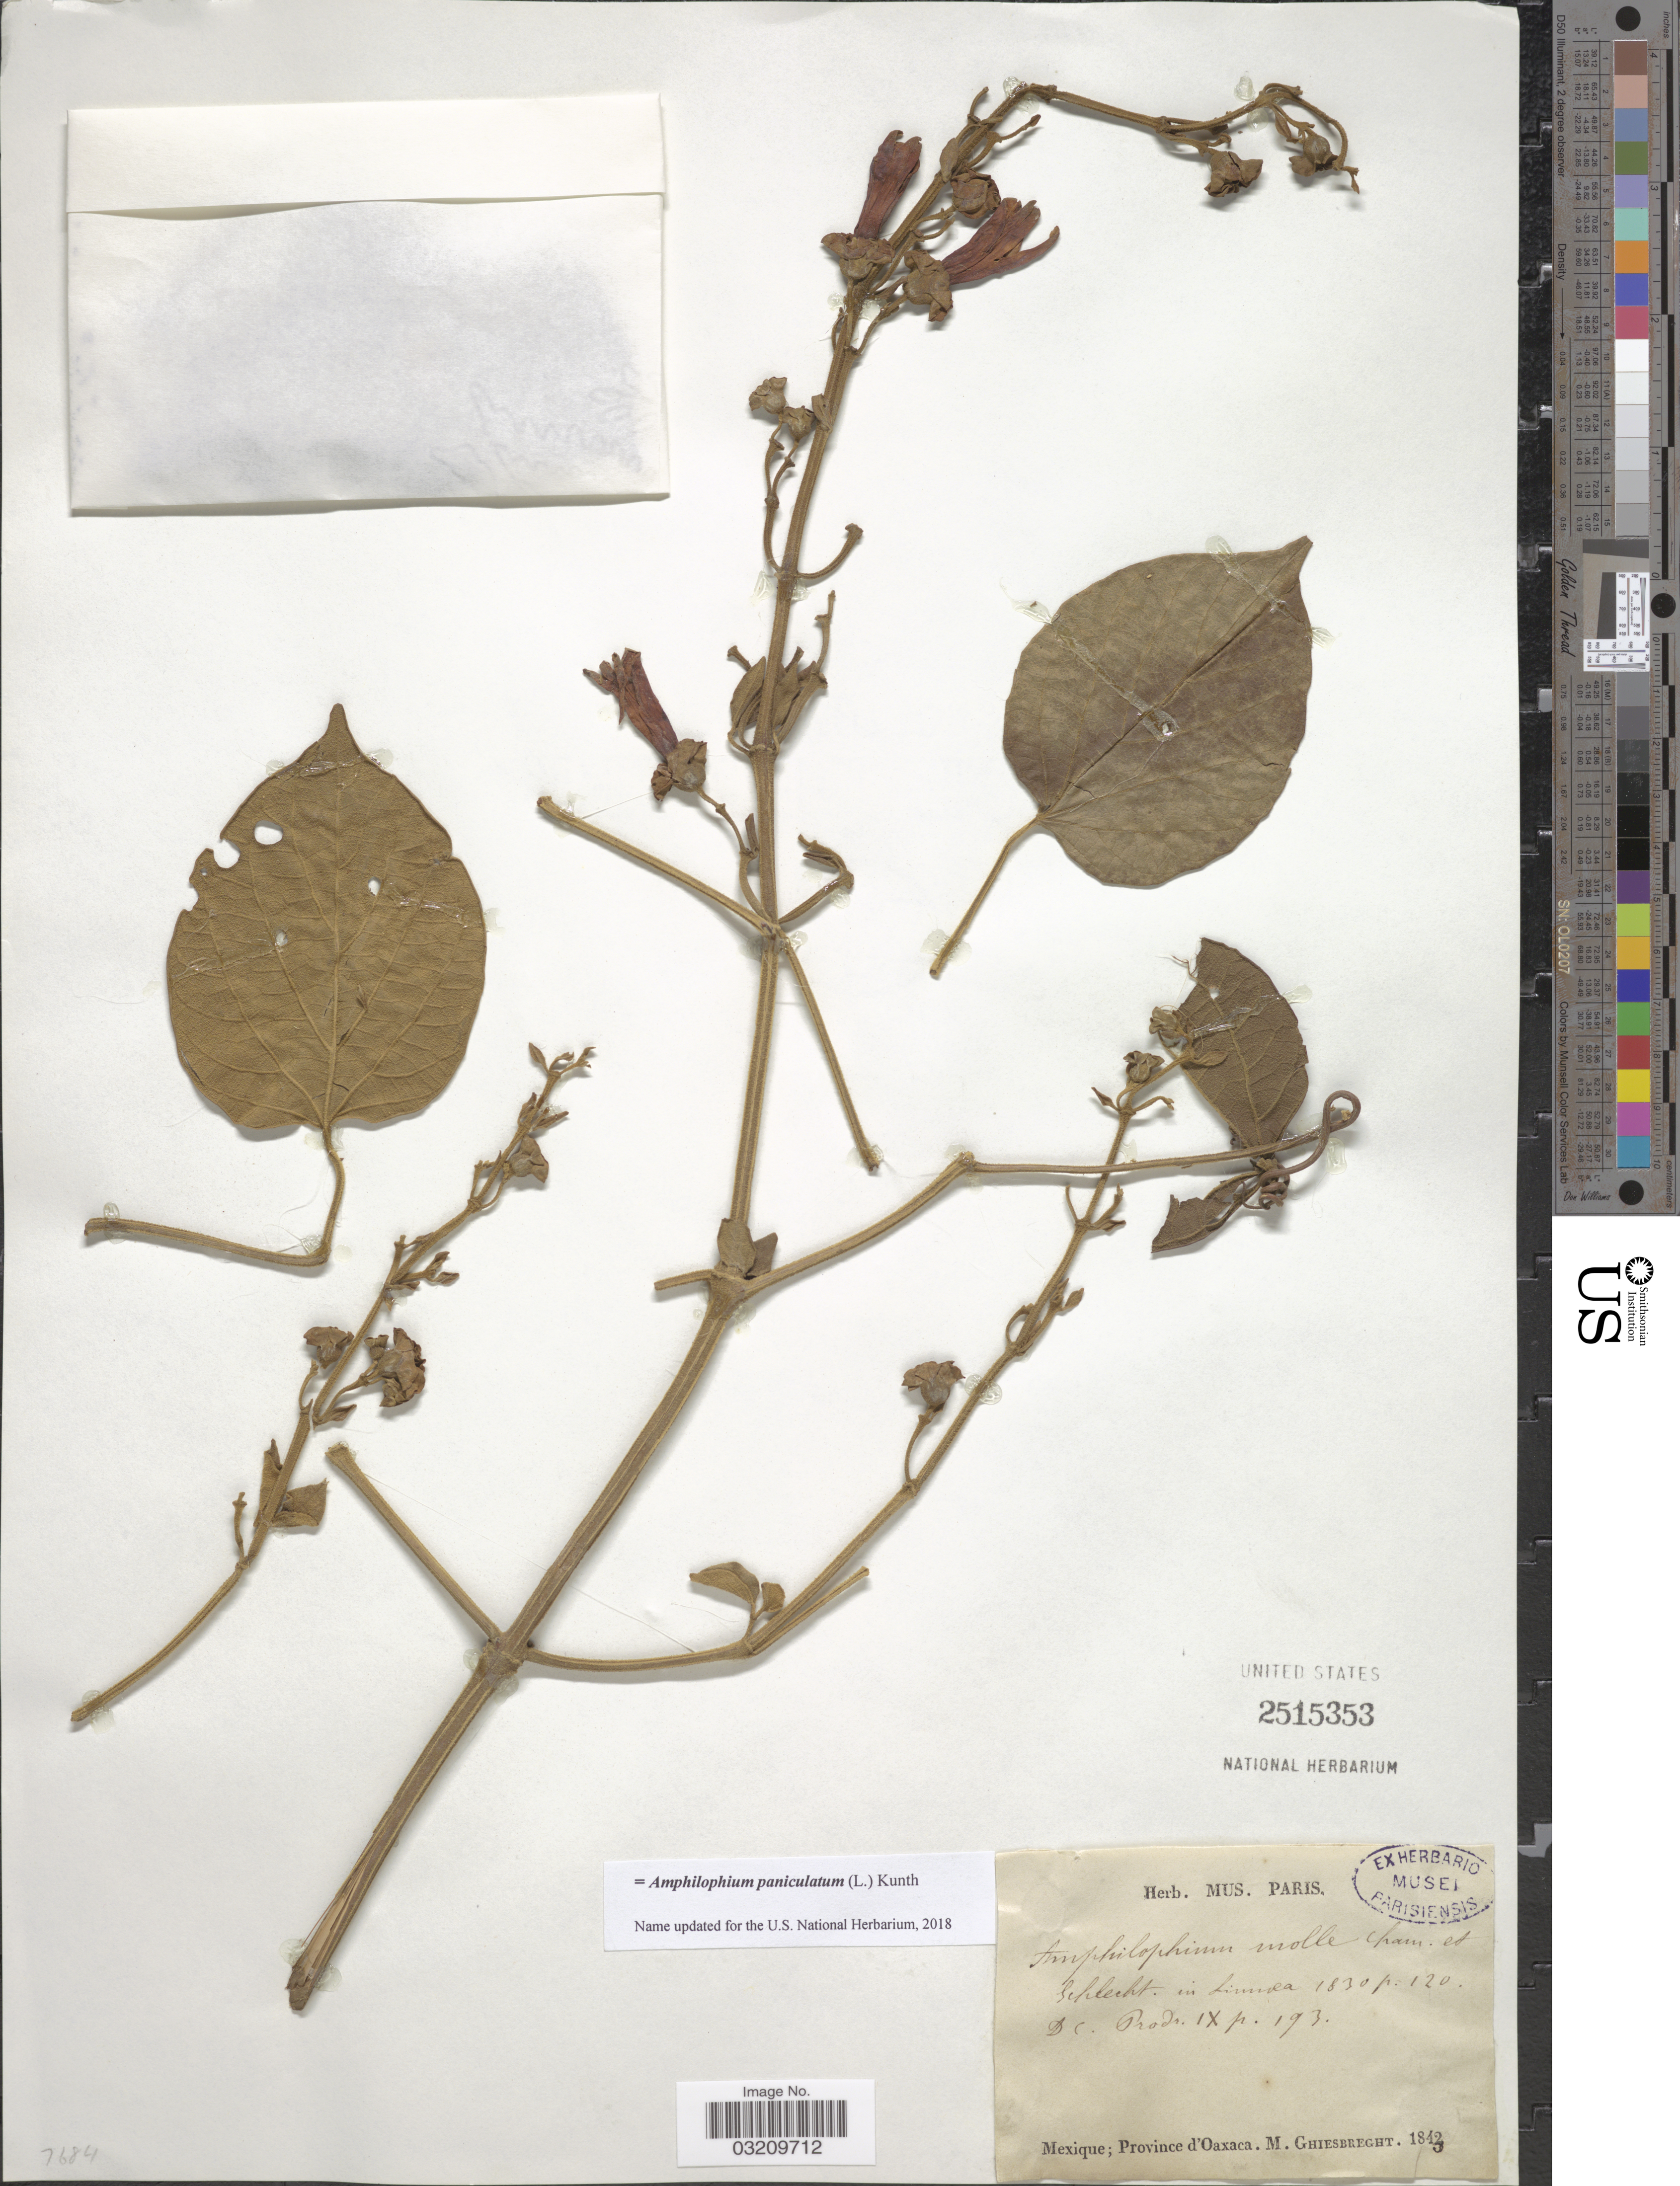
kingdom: Plantae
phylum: Tracheophyta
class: Magnoliopsida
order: Lamiales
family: Bignoniaceae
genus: Amphilophium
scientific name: Amphilophium paniculatum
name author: (L.) Kunth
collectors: M. Ghiesbreght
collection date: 1843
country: Mexico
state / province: Oaxaca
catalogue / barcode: US 2515353